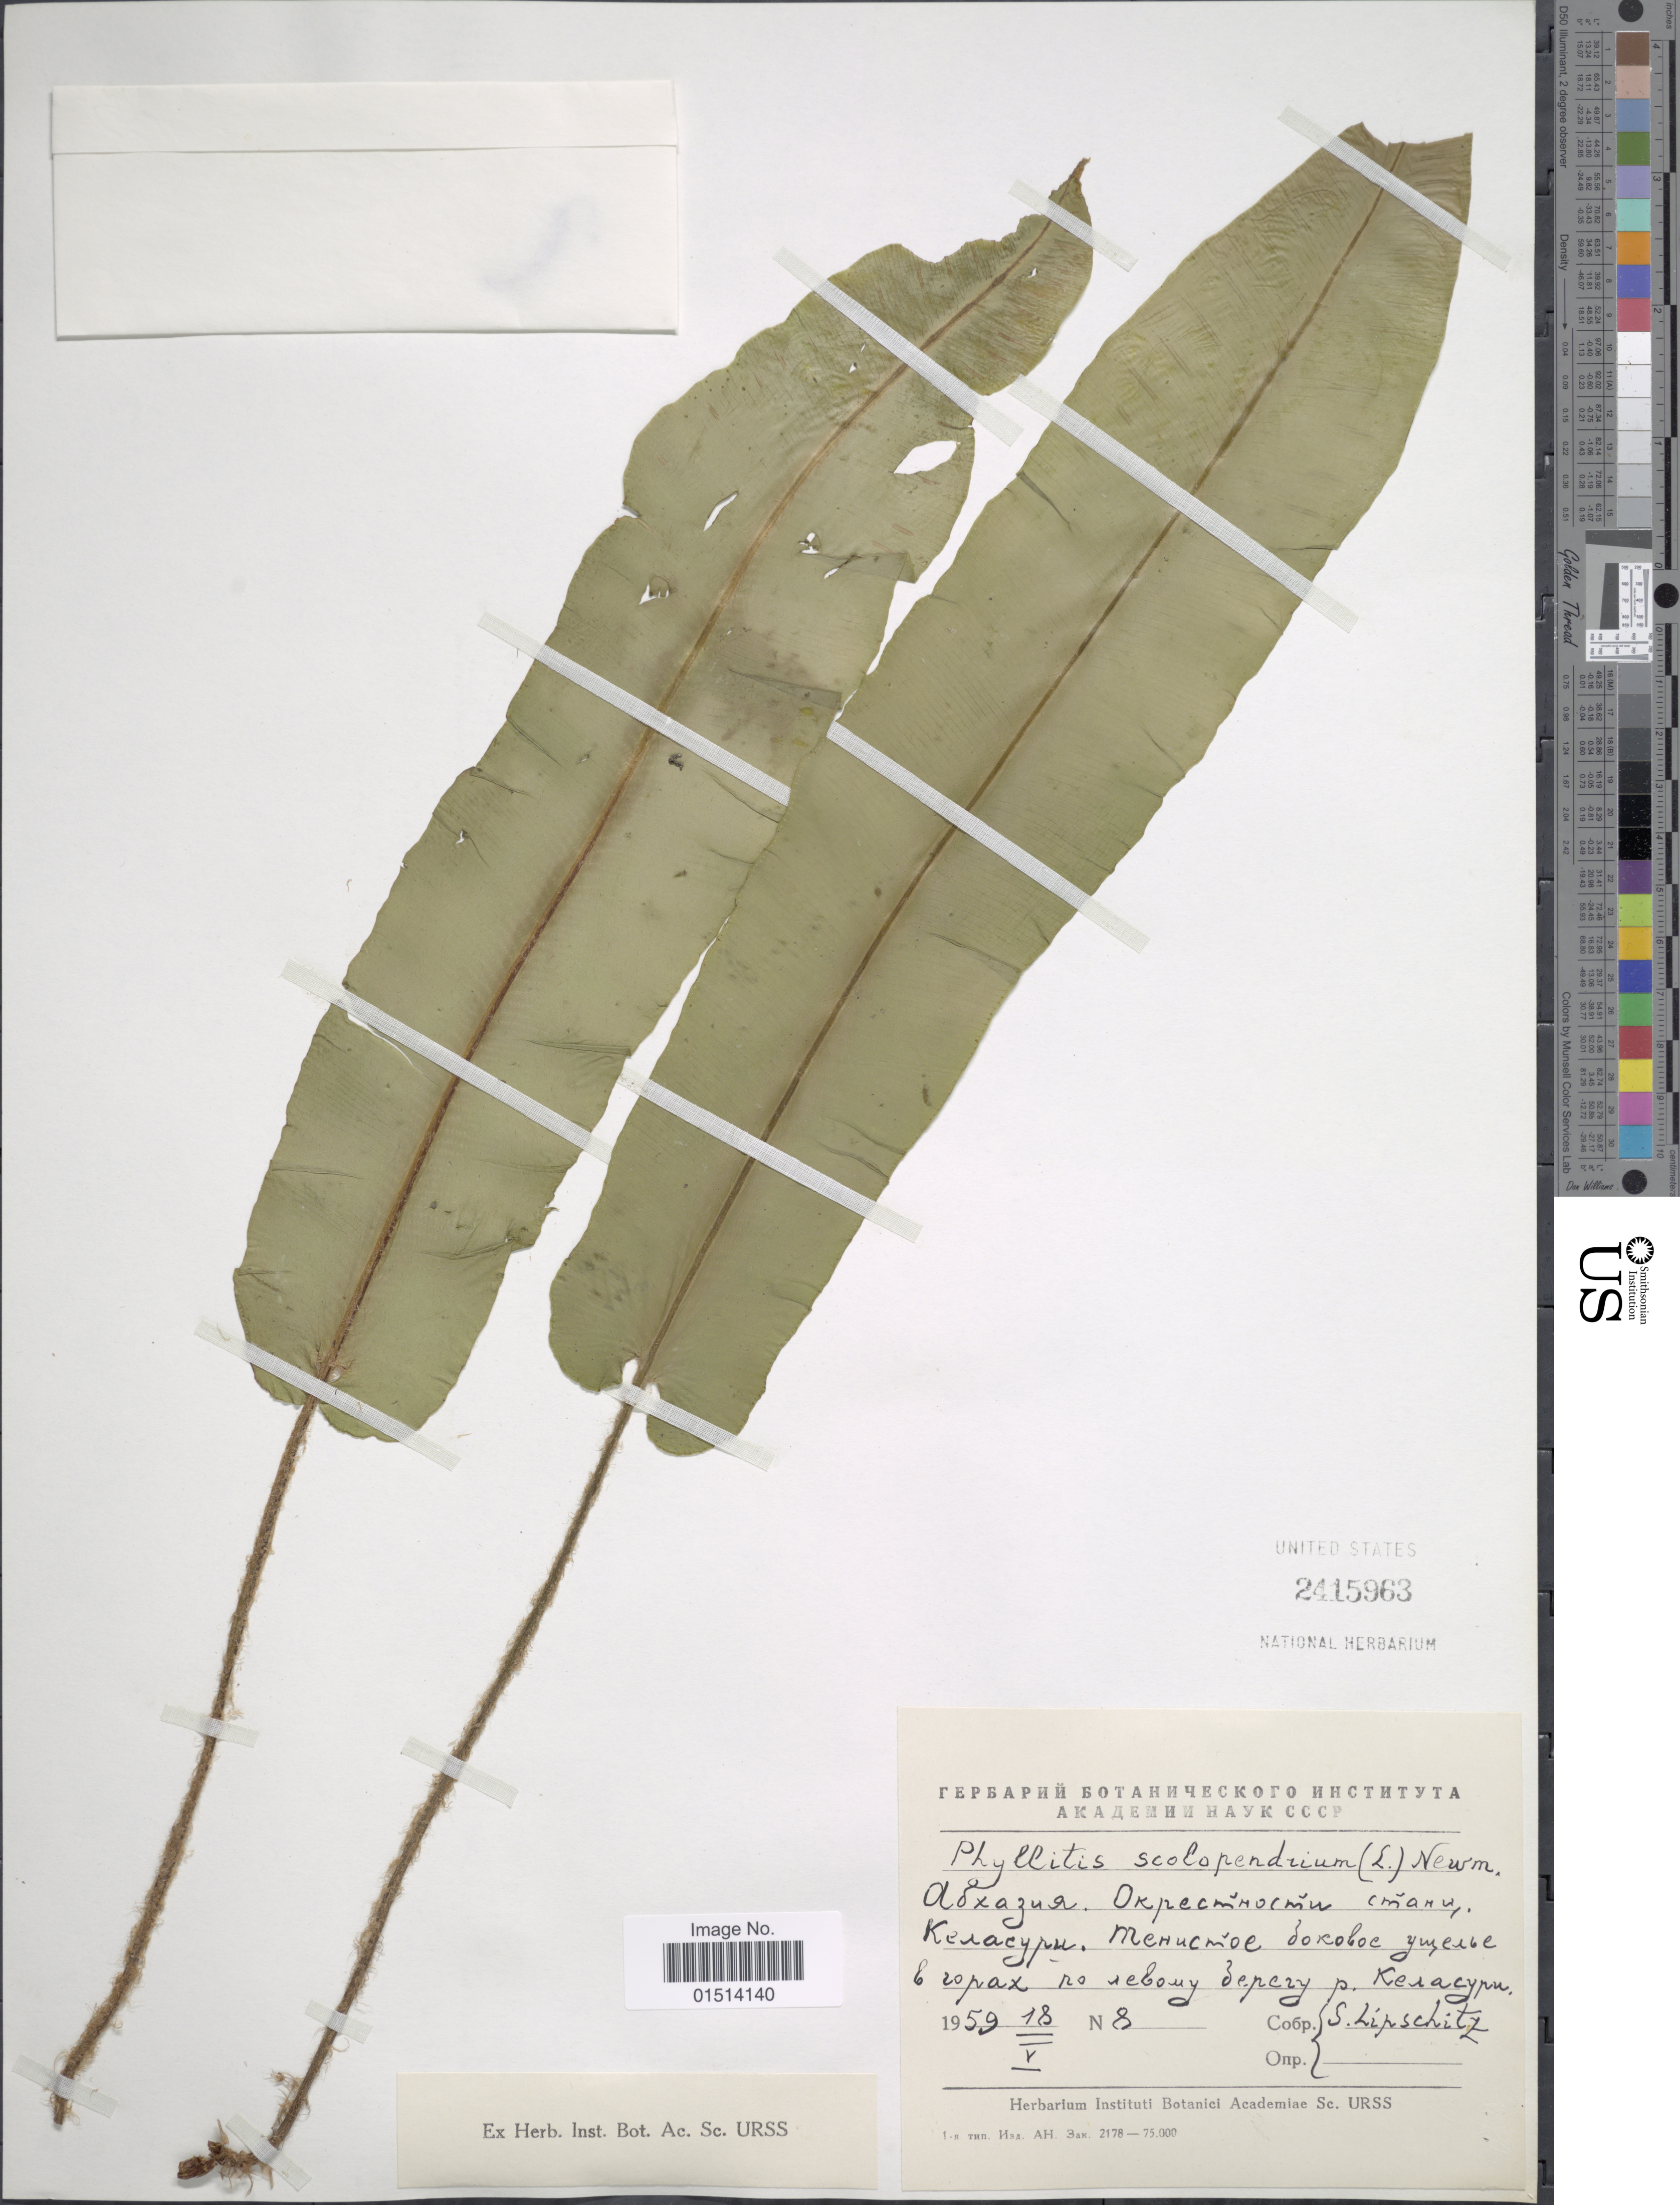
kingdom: Plantae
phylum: Tracheophyta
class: Polypodiopsida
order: Polypodiales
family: Aspleniaceae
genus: Asplenium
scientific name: Asplenium scolopendrium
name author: Sm.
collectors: S. Lipschitz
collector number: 8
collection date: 1959-05-18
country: Georgia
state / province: Abkhazia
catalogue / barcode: US 2415963